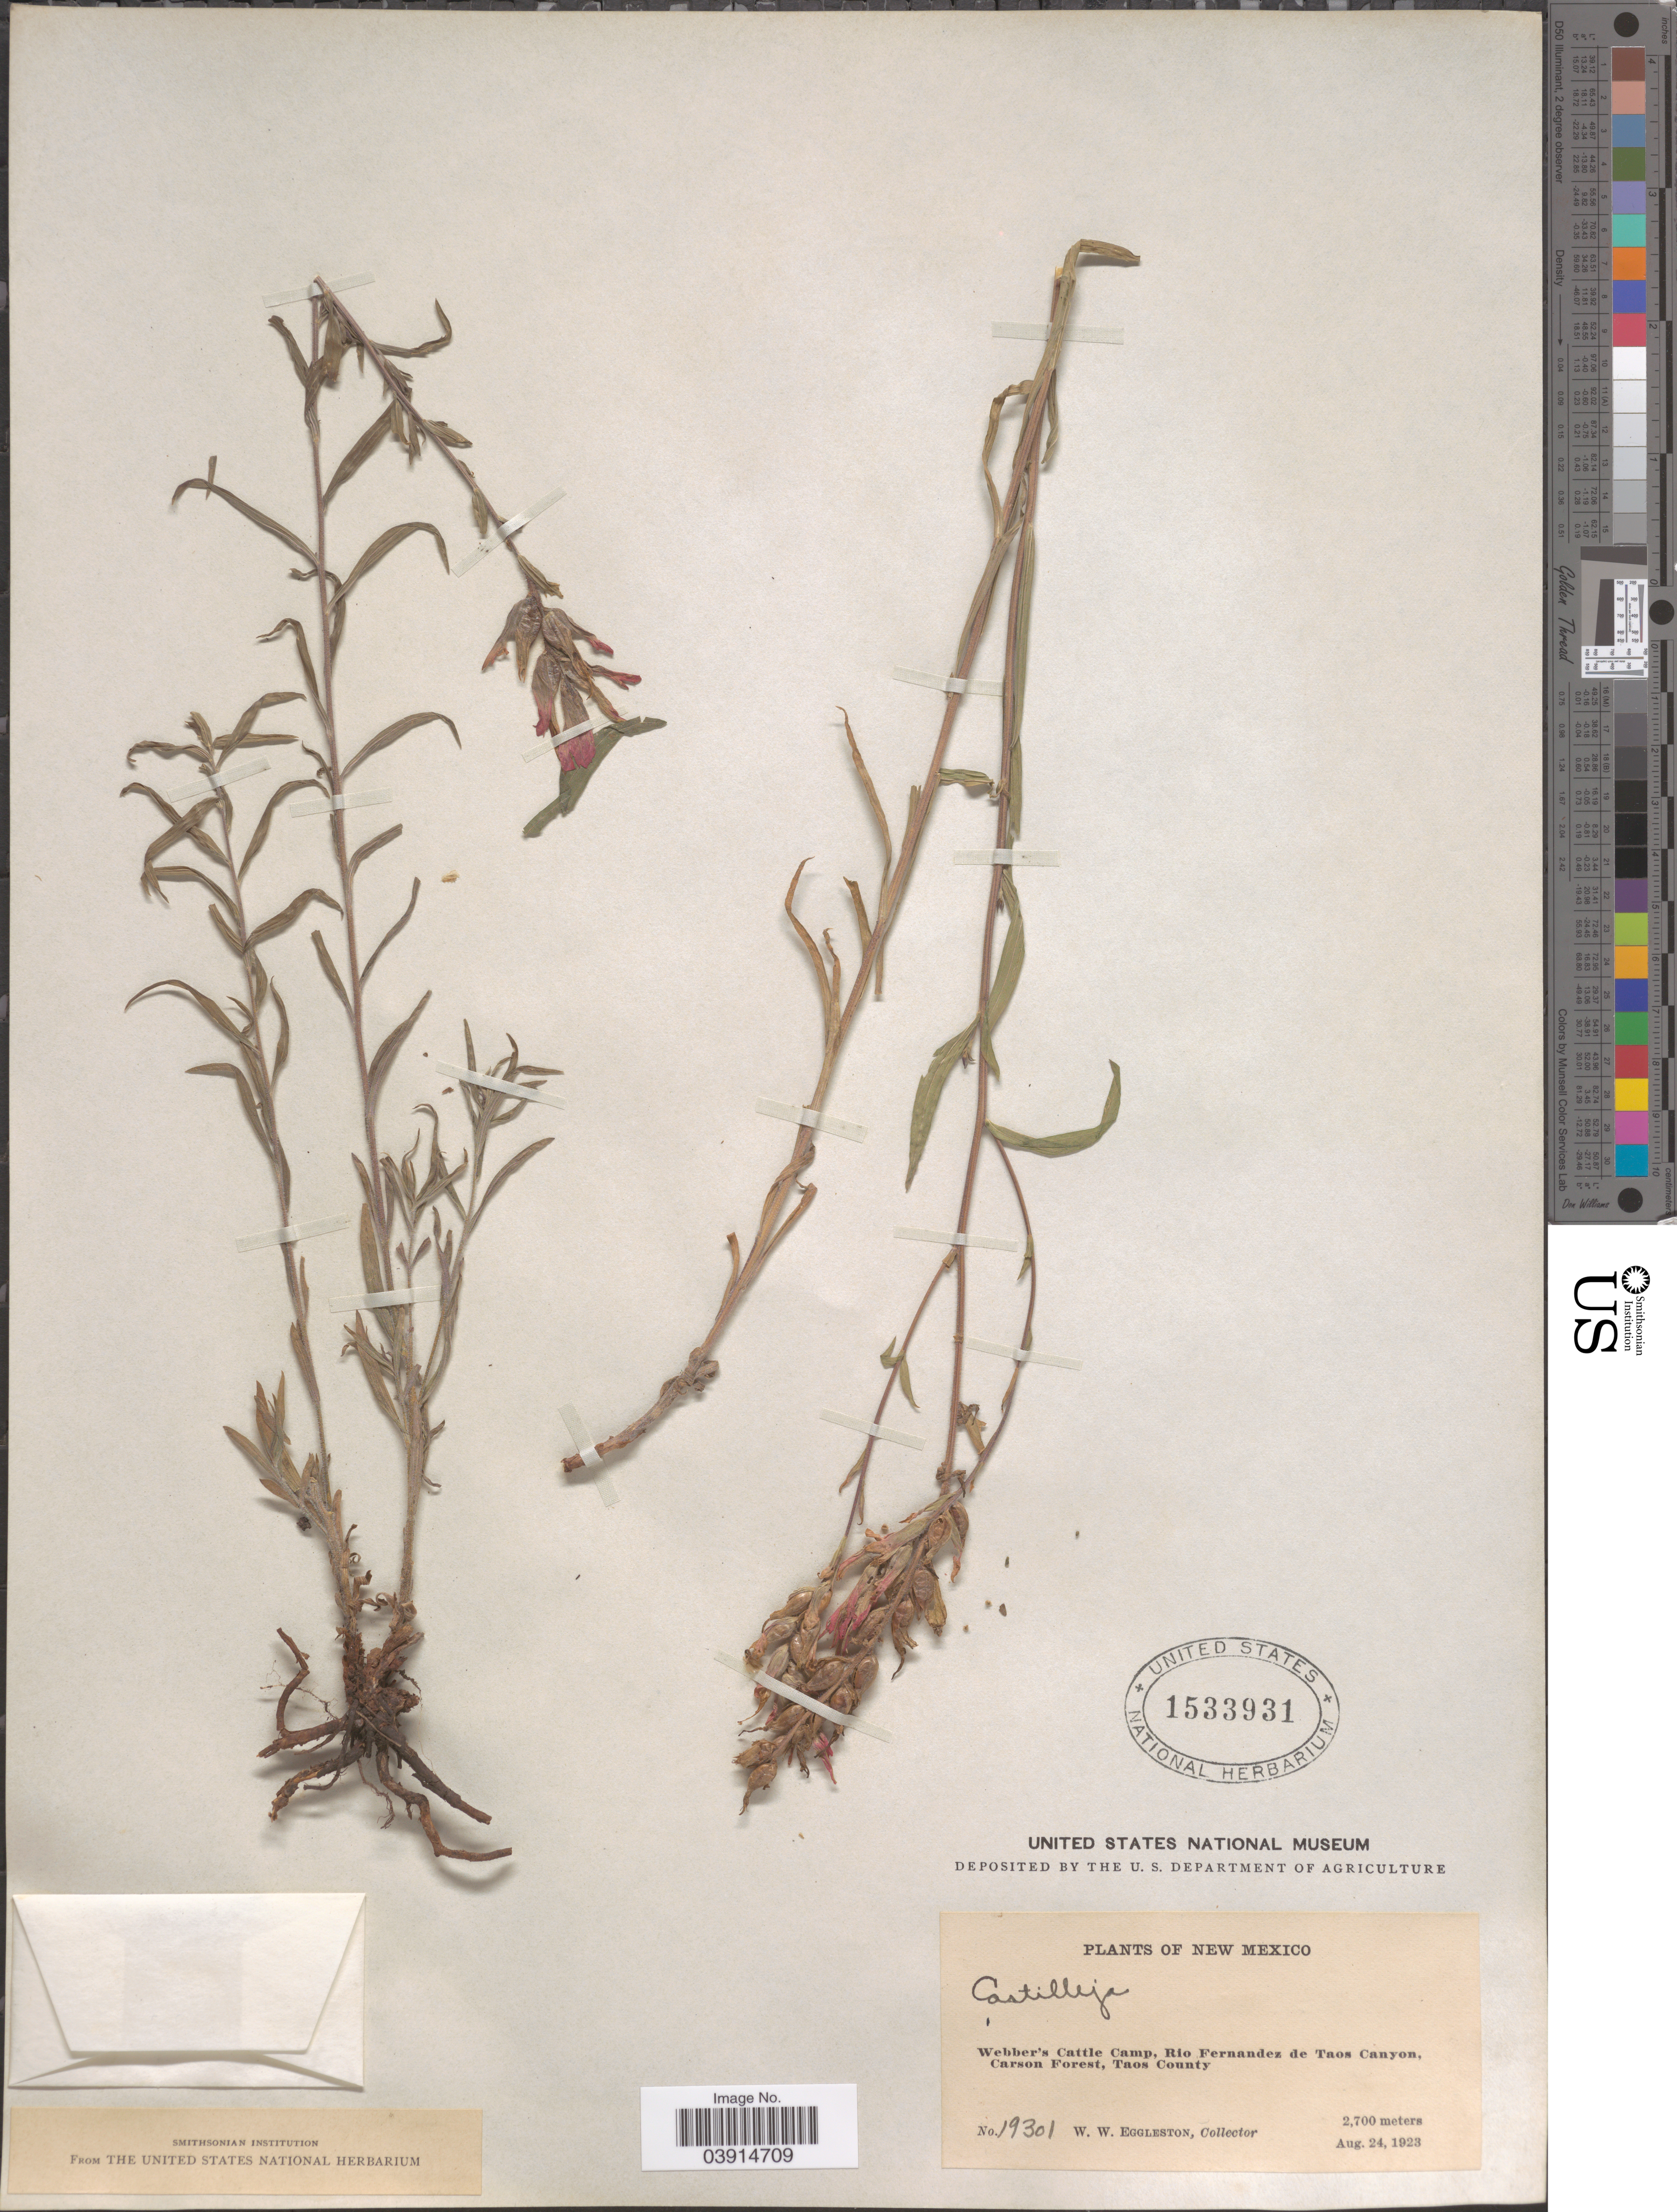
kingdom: Plantae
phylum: Tracheophyta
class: Magnoliopsida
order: Lamiales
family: Orobanchaceae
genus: Castilleja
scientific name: Castilleja sp.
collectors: W. W. Eggleston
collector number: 19301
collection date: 1923-08-24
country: United States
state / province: New Mexico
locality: Webber's Cattle Camp, Rio Fernandez de Taos Canyon, Carson Forest, Taos County.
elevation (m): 2700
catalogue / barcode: US 1533931